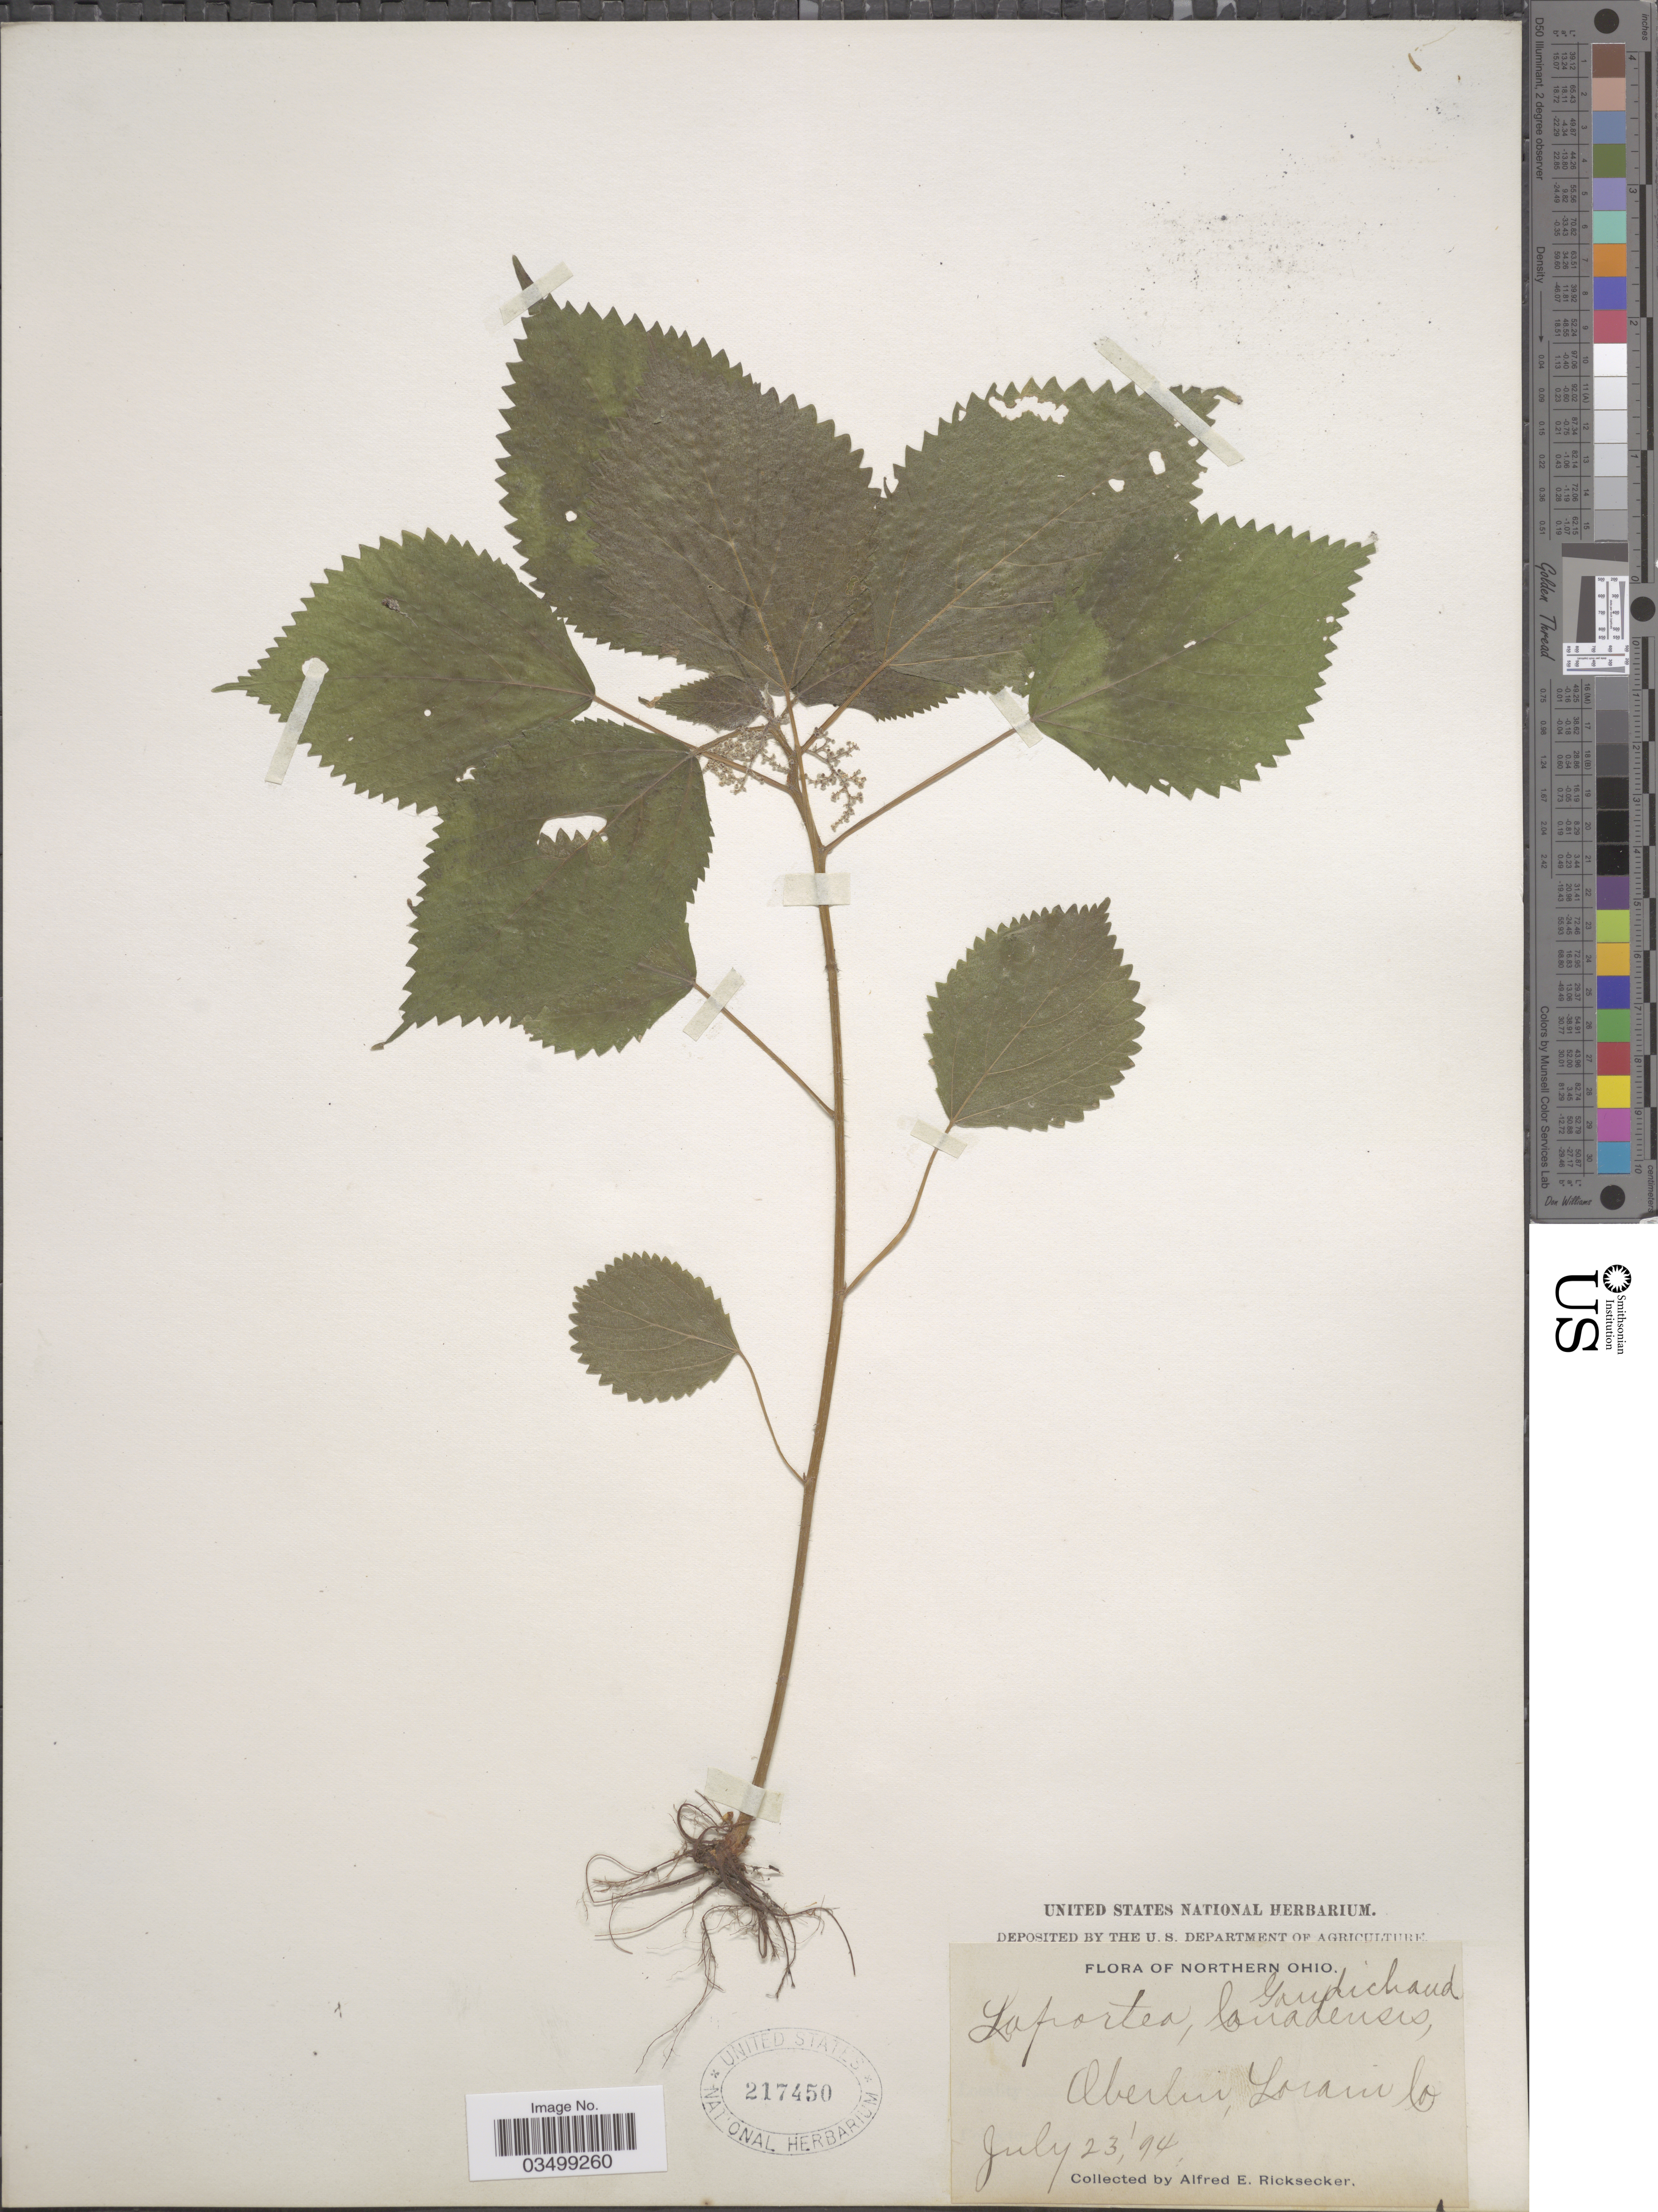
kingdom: Plantae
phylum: Tracheophyta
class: Magnoliopsida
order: Rosales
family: Urticaceae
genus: Laportea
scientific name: Laportea canadensis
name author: (L.) Wedd.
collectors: A. E. Ricksecker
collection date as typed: Transcribed d/m/y: 23/7/94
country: United States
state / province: Ohio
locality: Northern Ohio. Oberlin, Lorain Co.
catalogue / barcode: US 217450